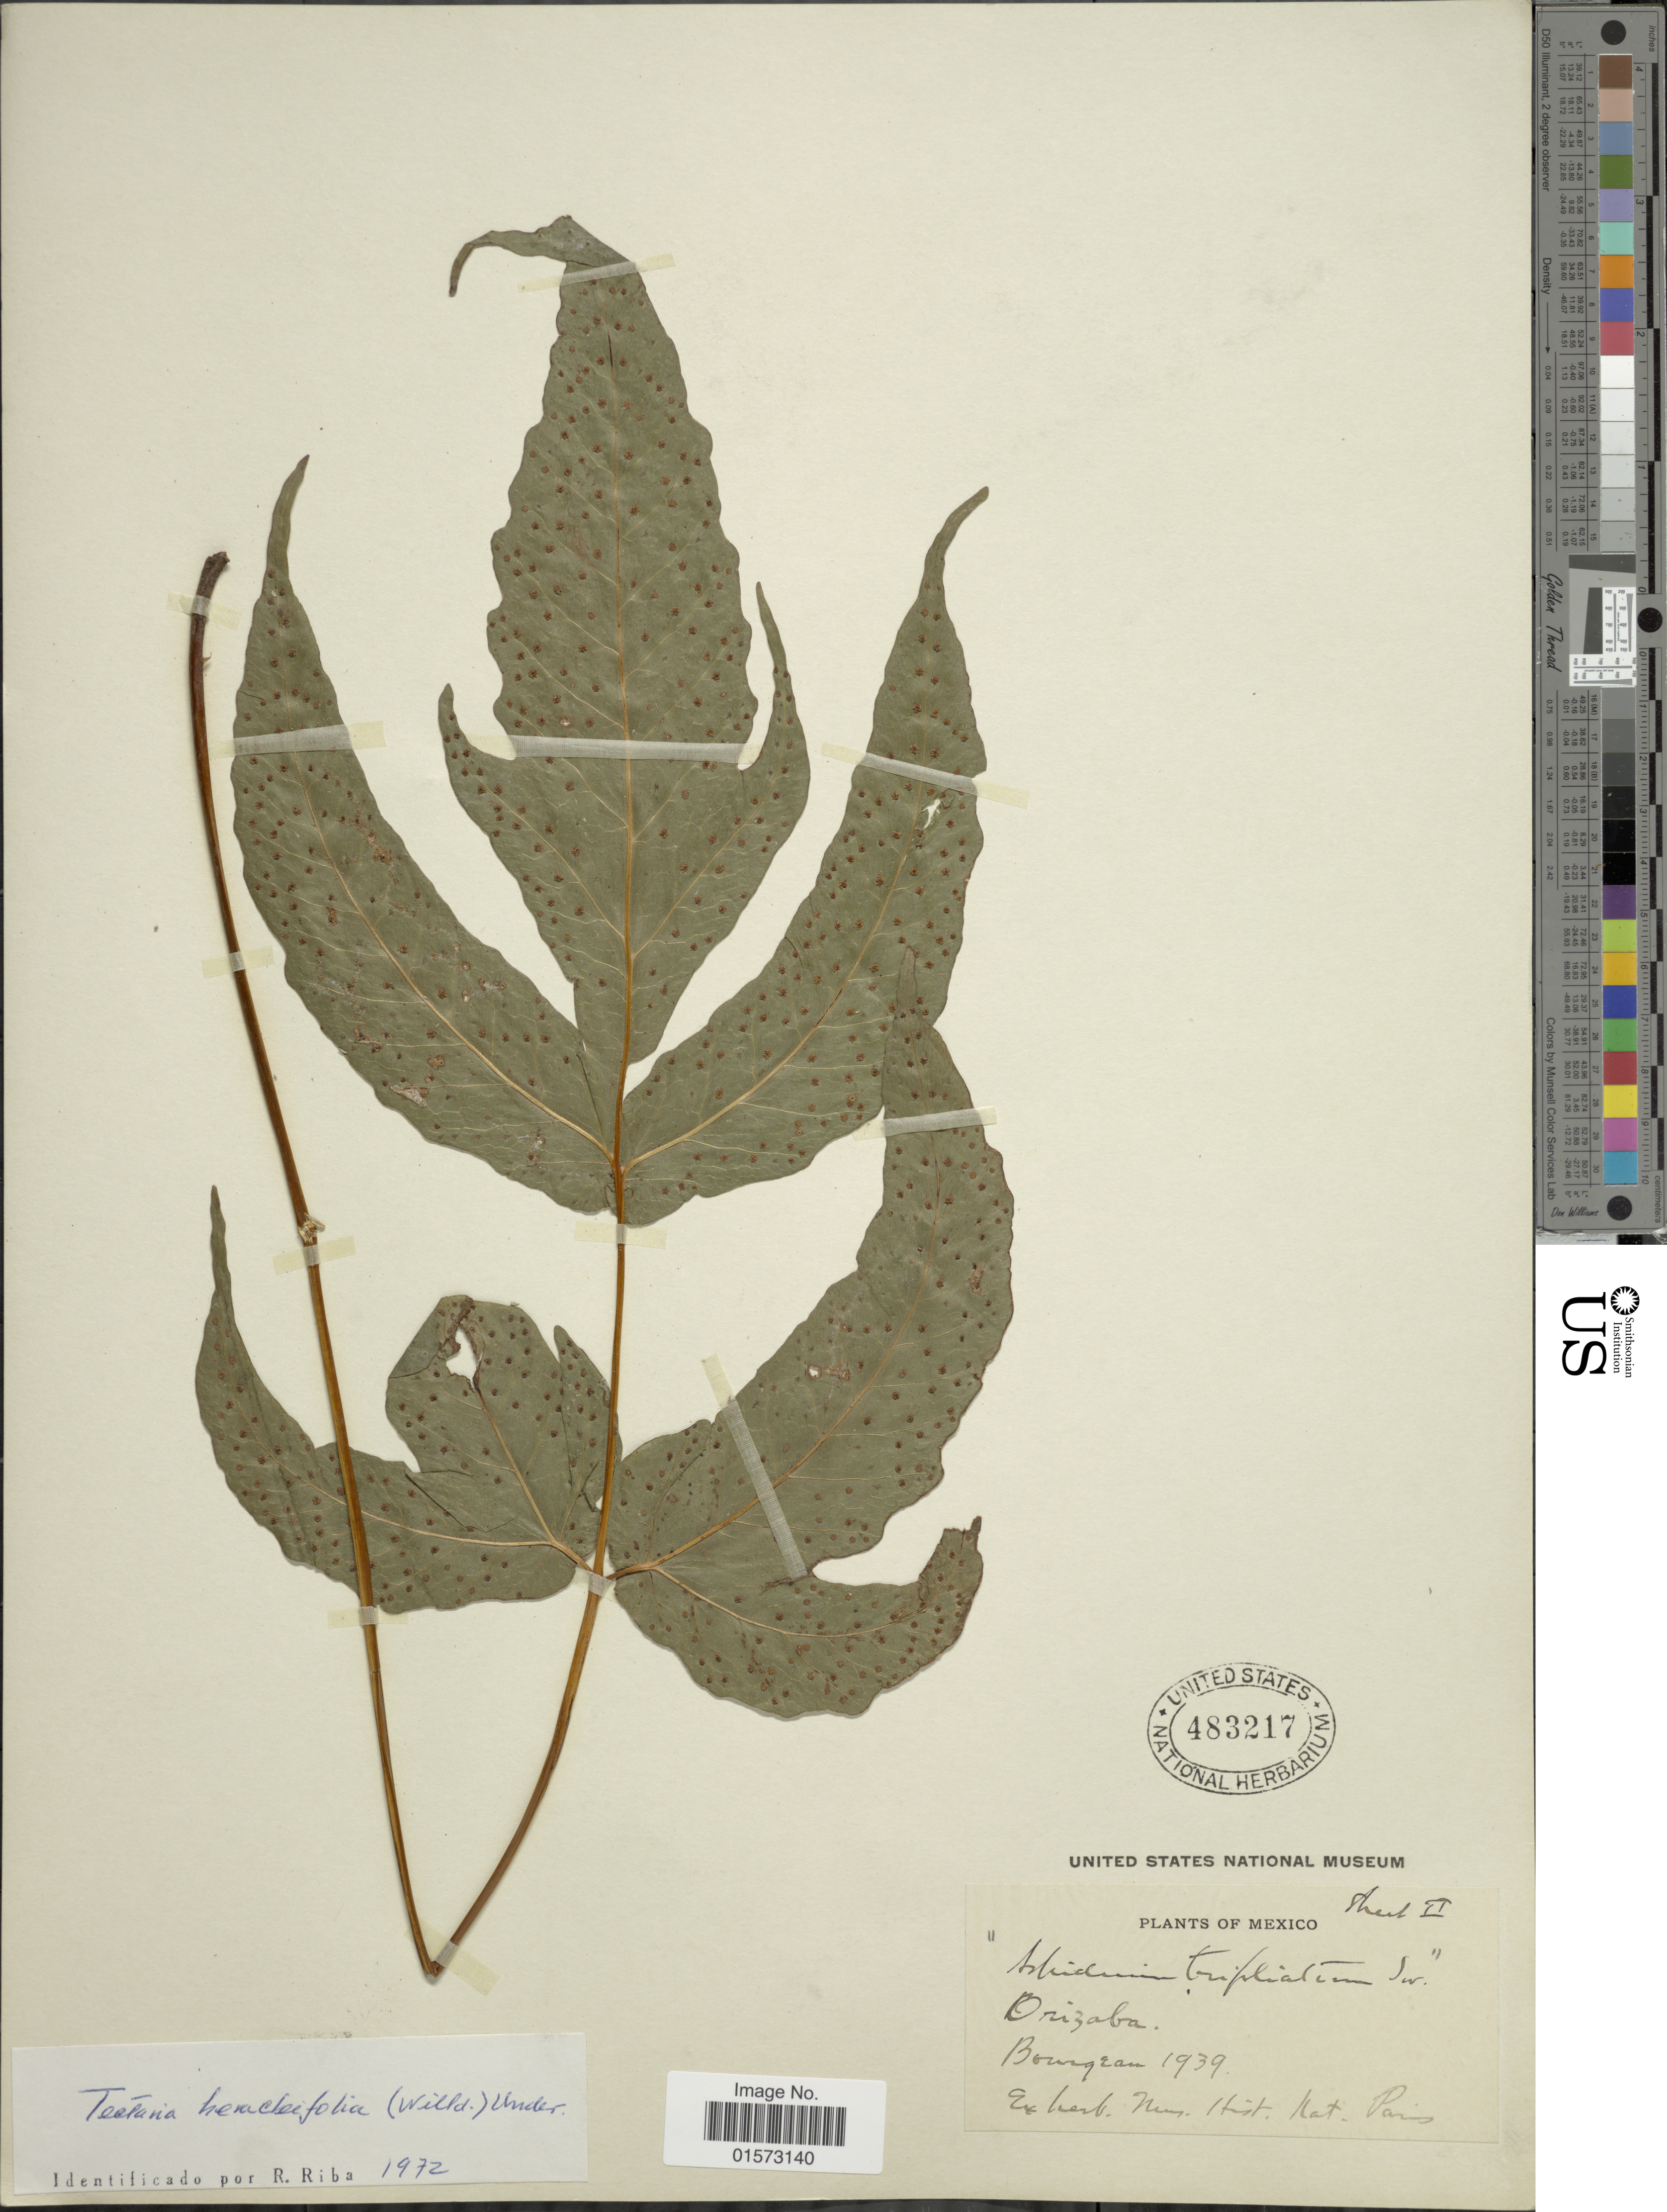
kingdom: Plantae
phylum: Tracheophyta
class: Polypodiopsida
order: Polypodiales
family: Tectariaceae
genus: Tectaria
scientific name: Tectaria heracleifolia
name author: (Willd.) Underw.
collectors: -. Bourgeau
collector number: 1939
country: Mexico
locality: Orizaba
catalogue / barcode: US 483217